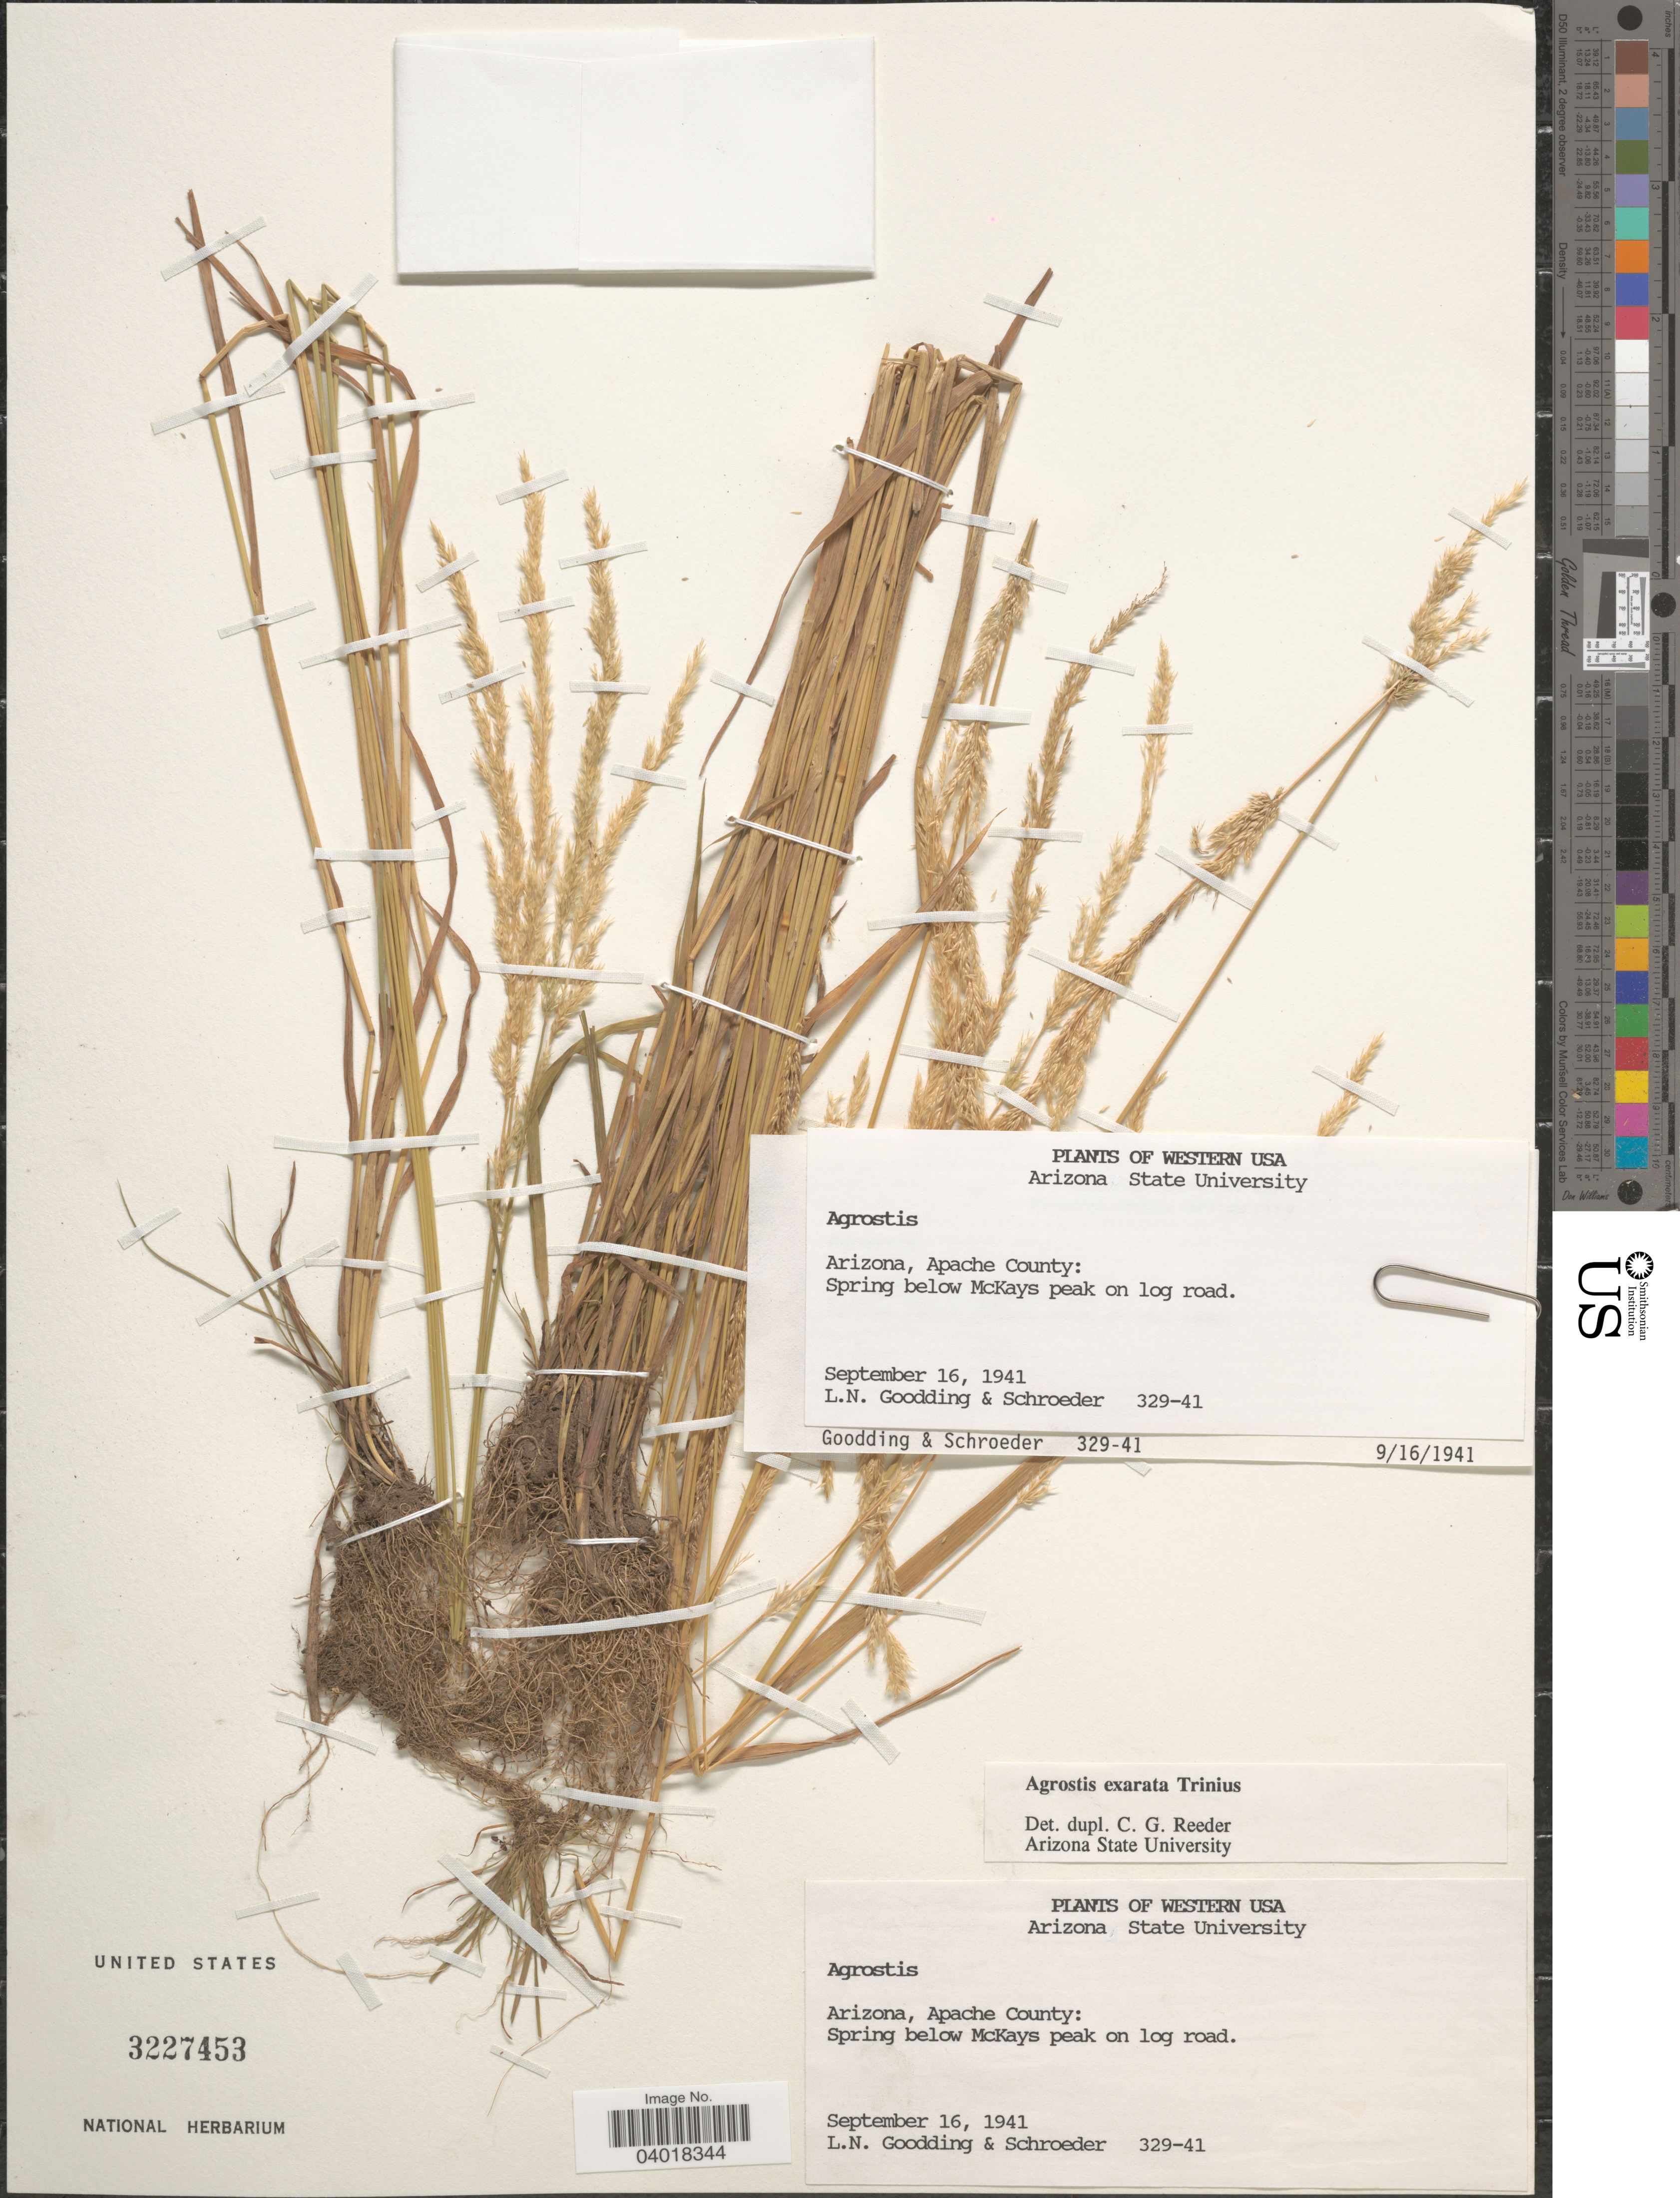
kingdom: Plantae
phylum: Tracheophyta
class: Liliopsida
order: Poales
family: Poaceae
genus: Agrostis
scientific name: Agrostis exarata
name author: Trin.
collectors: L. N. Goodding & Schroeder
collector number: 329-41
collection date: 1941-09-16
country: United States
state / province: Arizona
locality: Western USA. Arizona, Apache County: Spring below McKays peak on log road.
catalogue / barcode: US 3227453